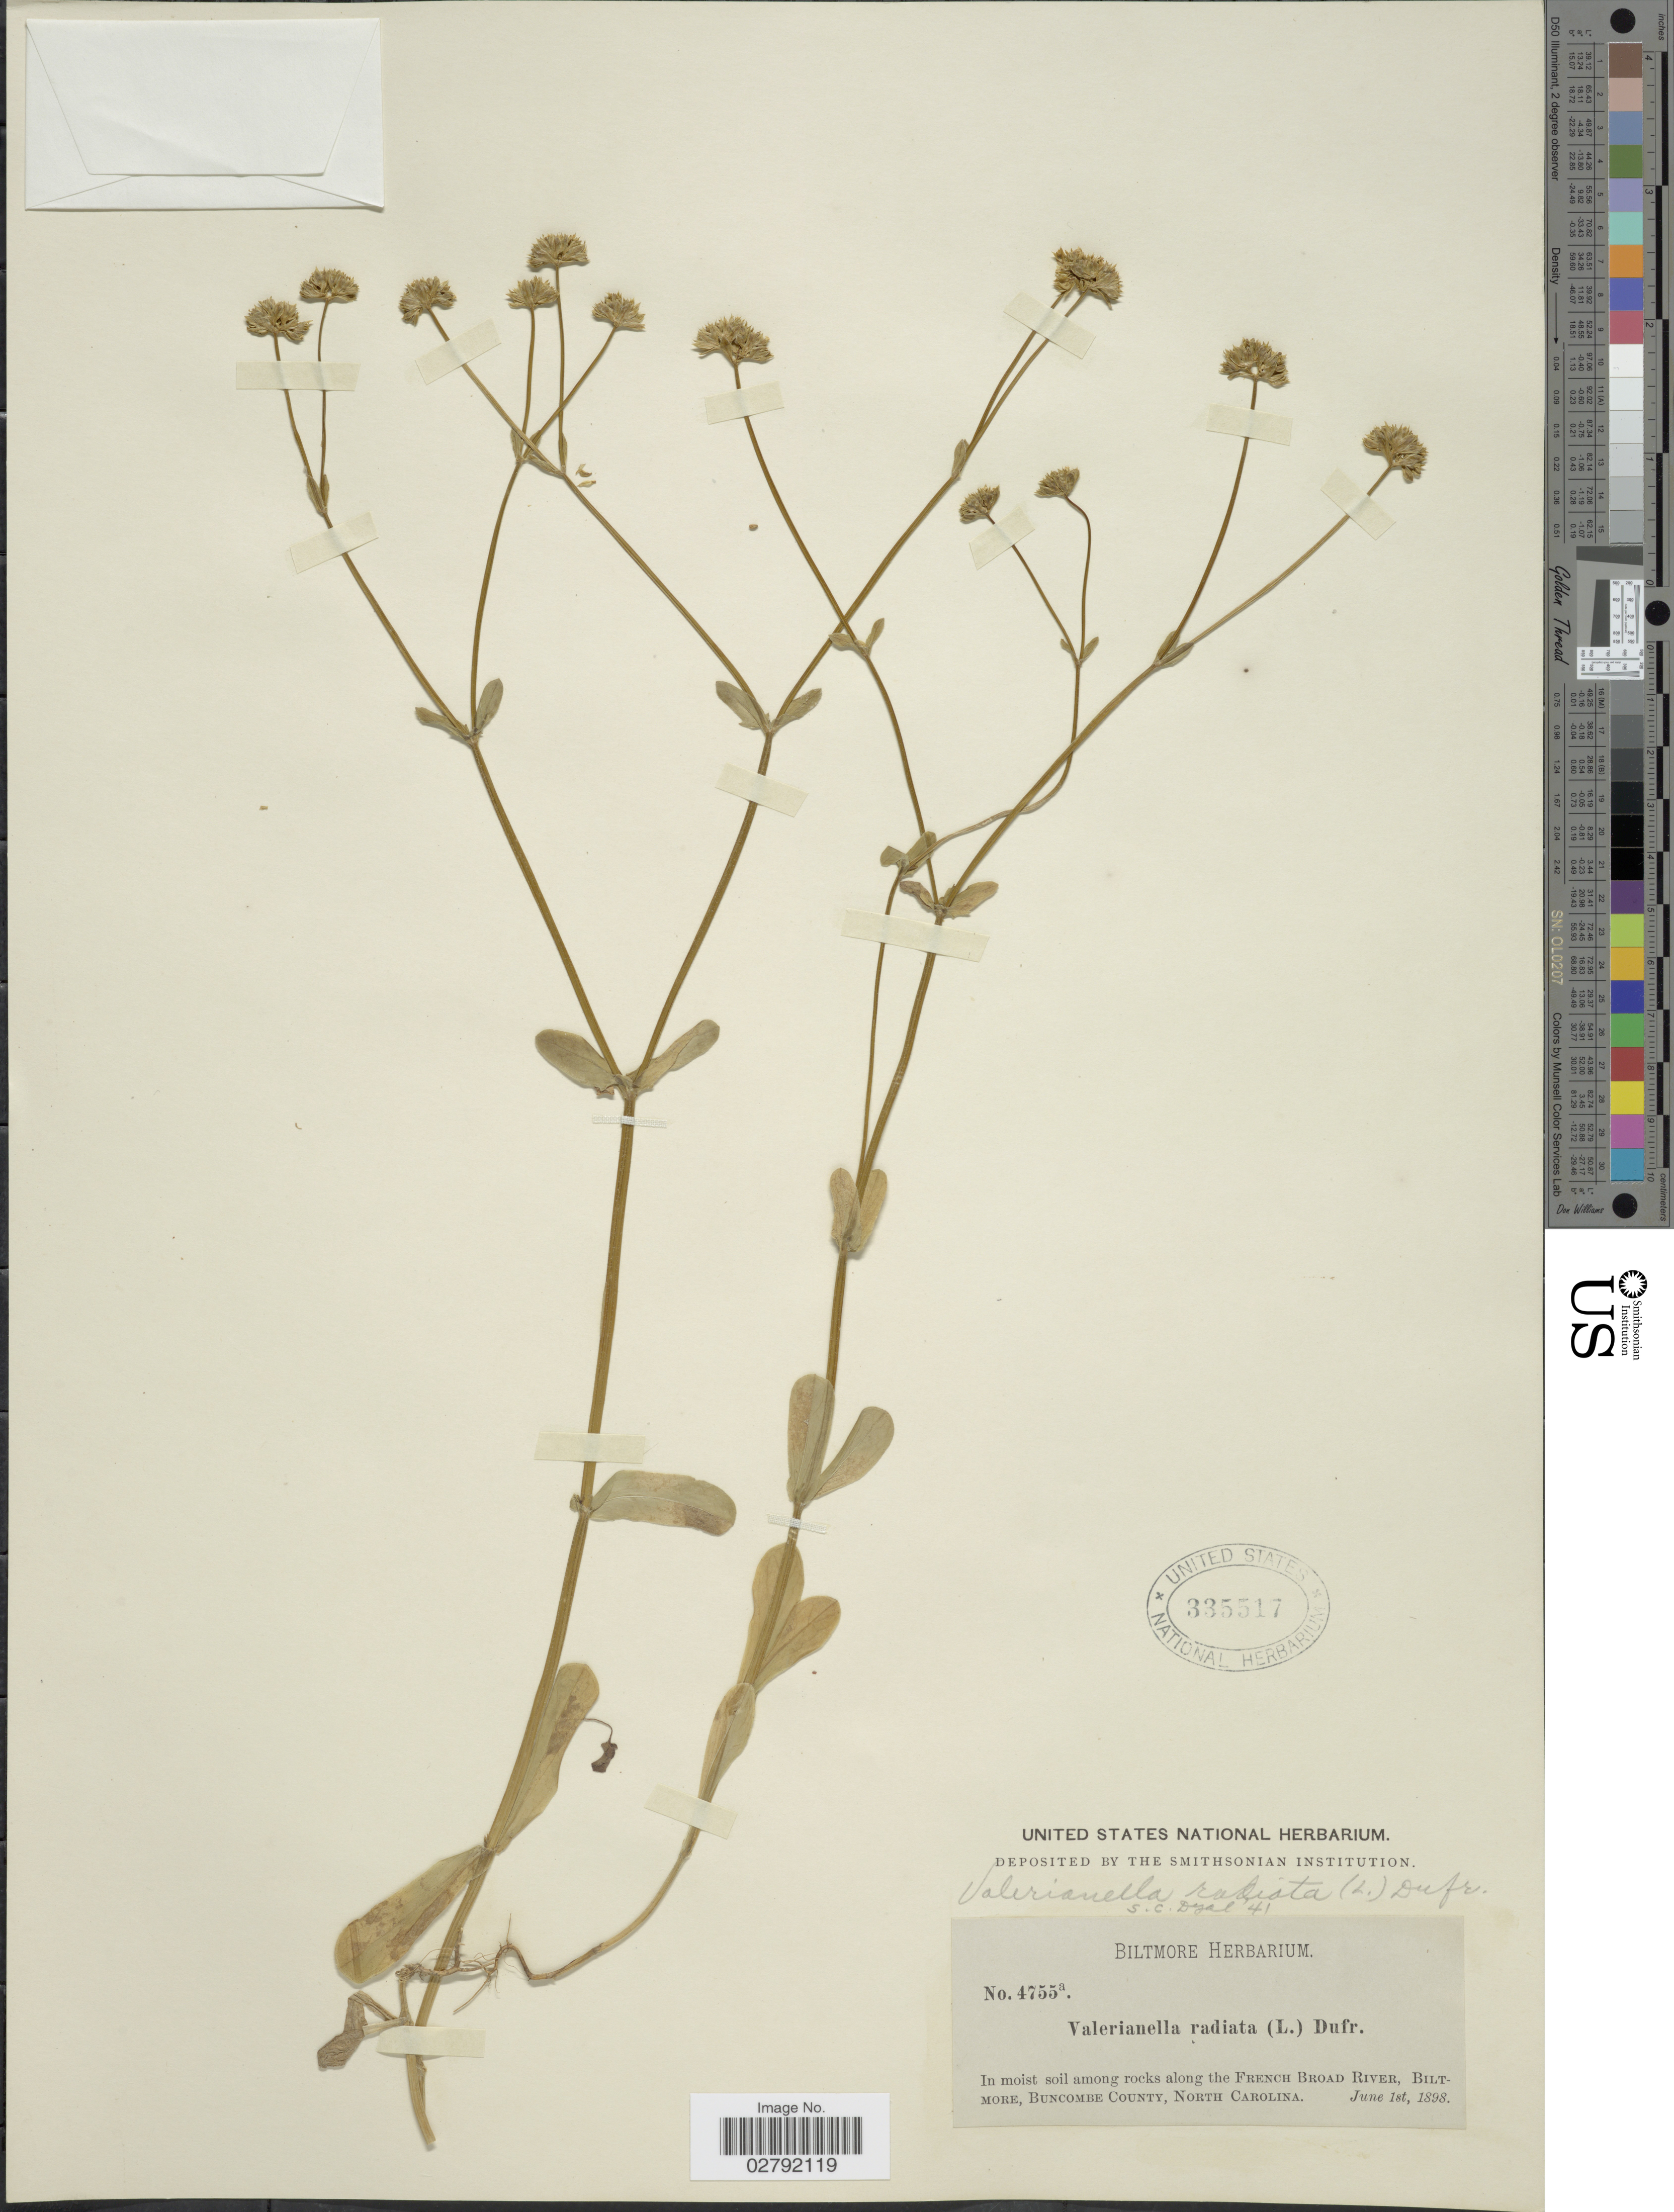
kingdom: Plantae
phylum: Tracheophyta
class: Magnoliopsida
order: Dipsacales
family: Caprifoliaceae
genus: Valerianella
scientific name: Valerianella radiata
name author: (L.) Dufr.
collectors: ex herb. Biltmore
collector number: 4755a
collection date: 1898-06-01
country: United States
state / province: North Carolina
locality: In moist soil among rocks along the French Broad River, Biltmore, Buncombe County.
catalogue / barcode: US 335517